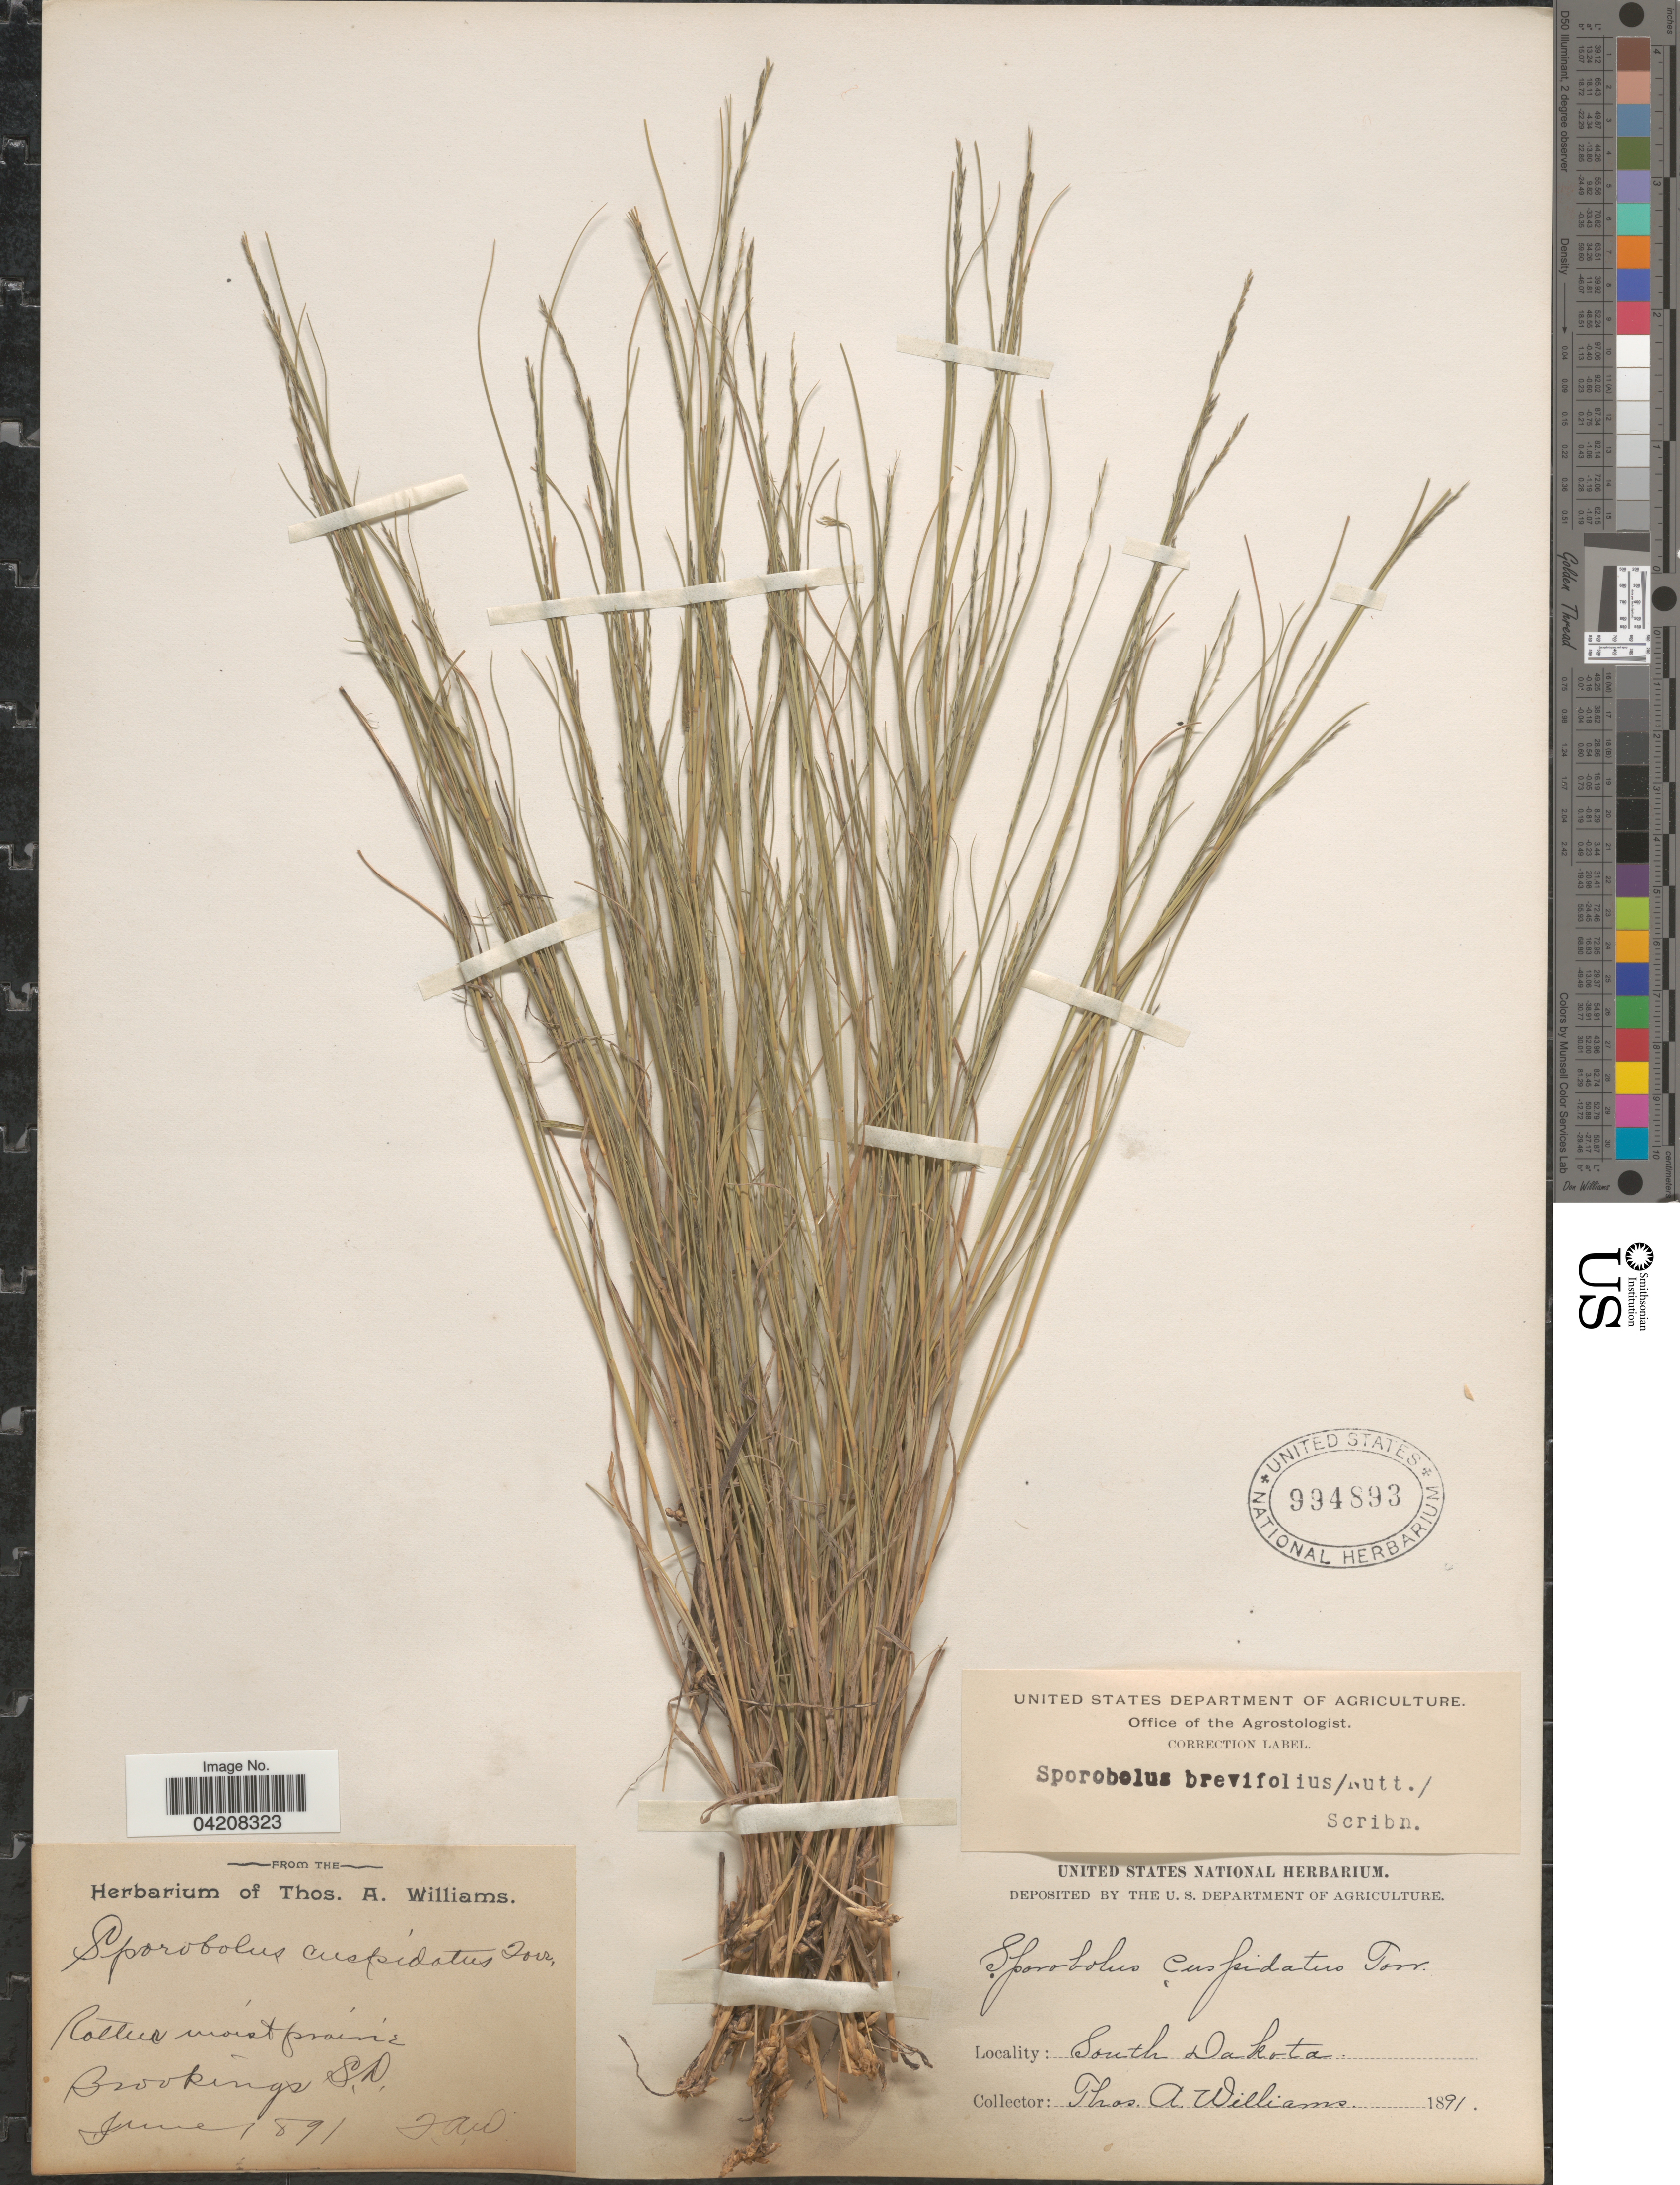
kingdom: Plantae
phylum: Tracheophyta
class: Liliopsida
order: Poales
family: Poaceae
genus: Muhlenbergia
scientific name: Muhlenbergia cuspidata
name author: (Torr. ex Hook.) Rydb.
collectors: T. Williams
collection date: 1891-06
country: United States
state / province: South Dakota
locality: Brookings.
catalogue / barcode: US 994893